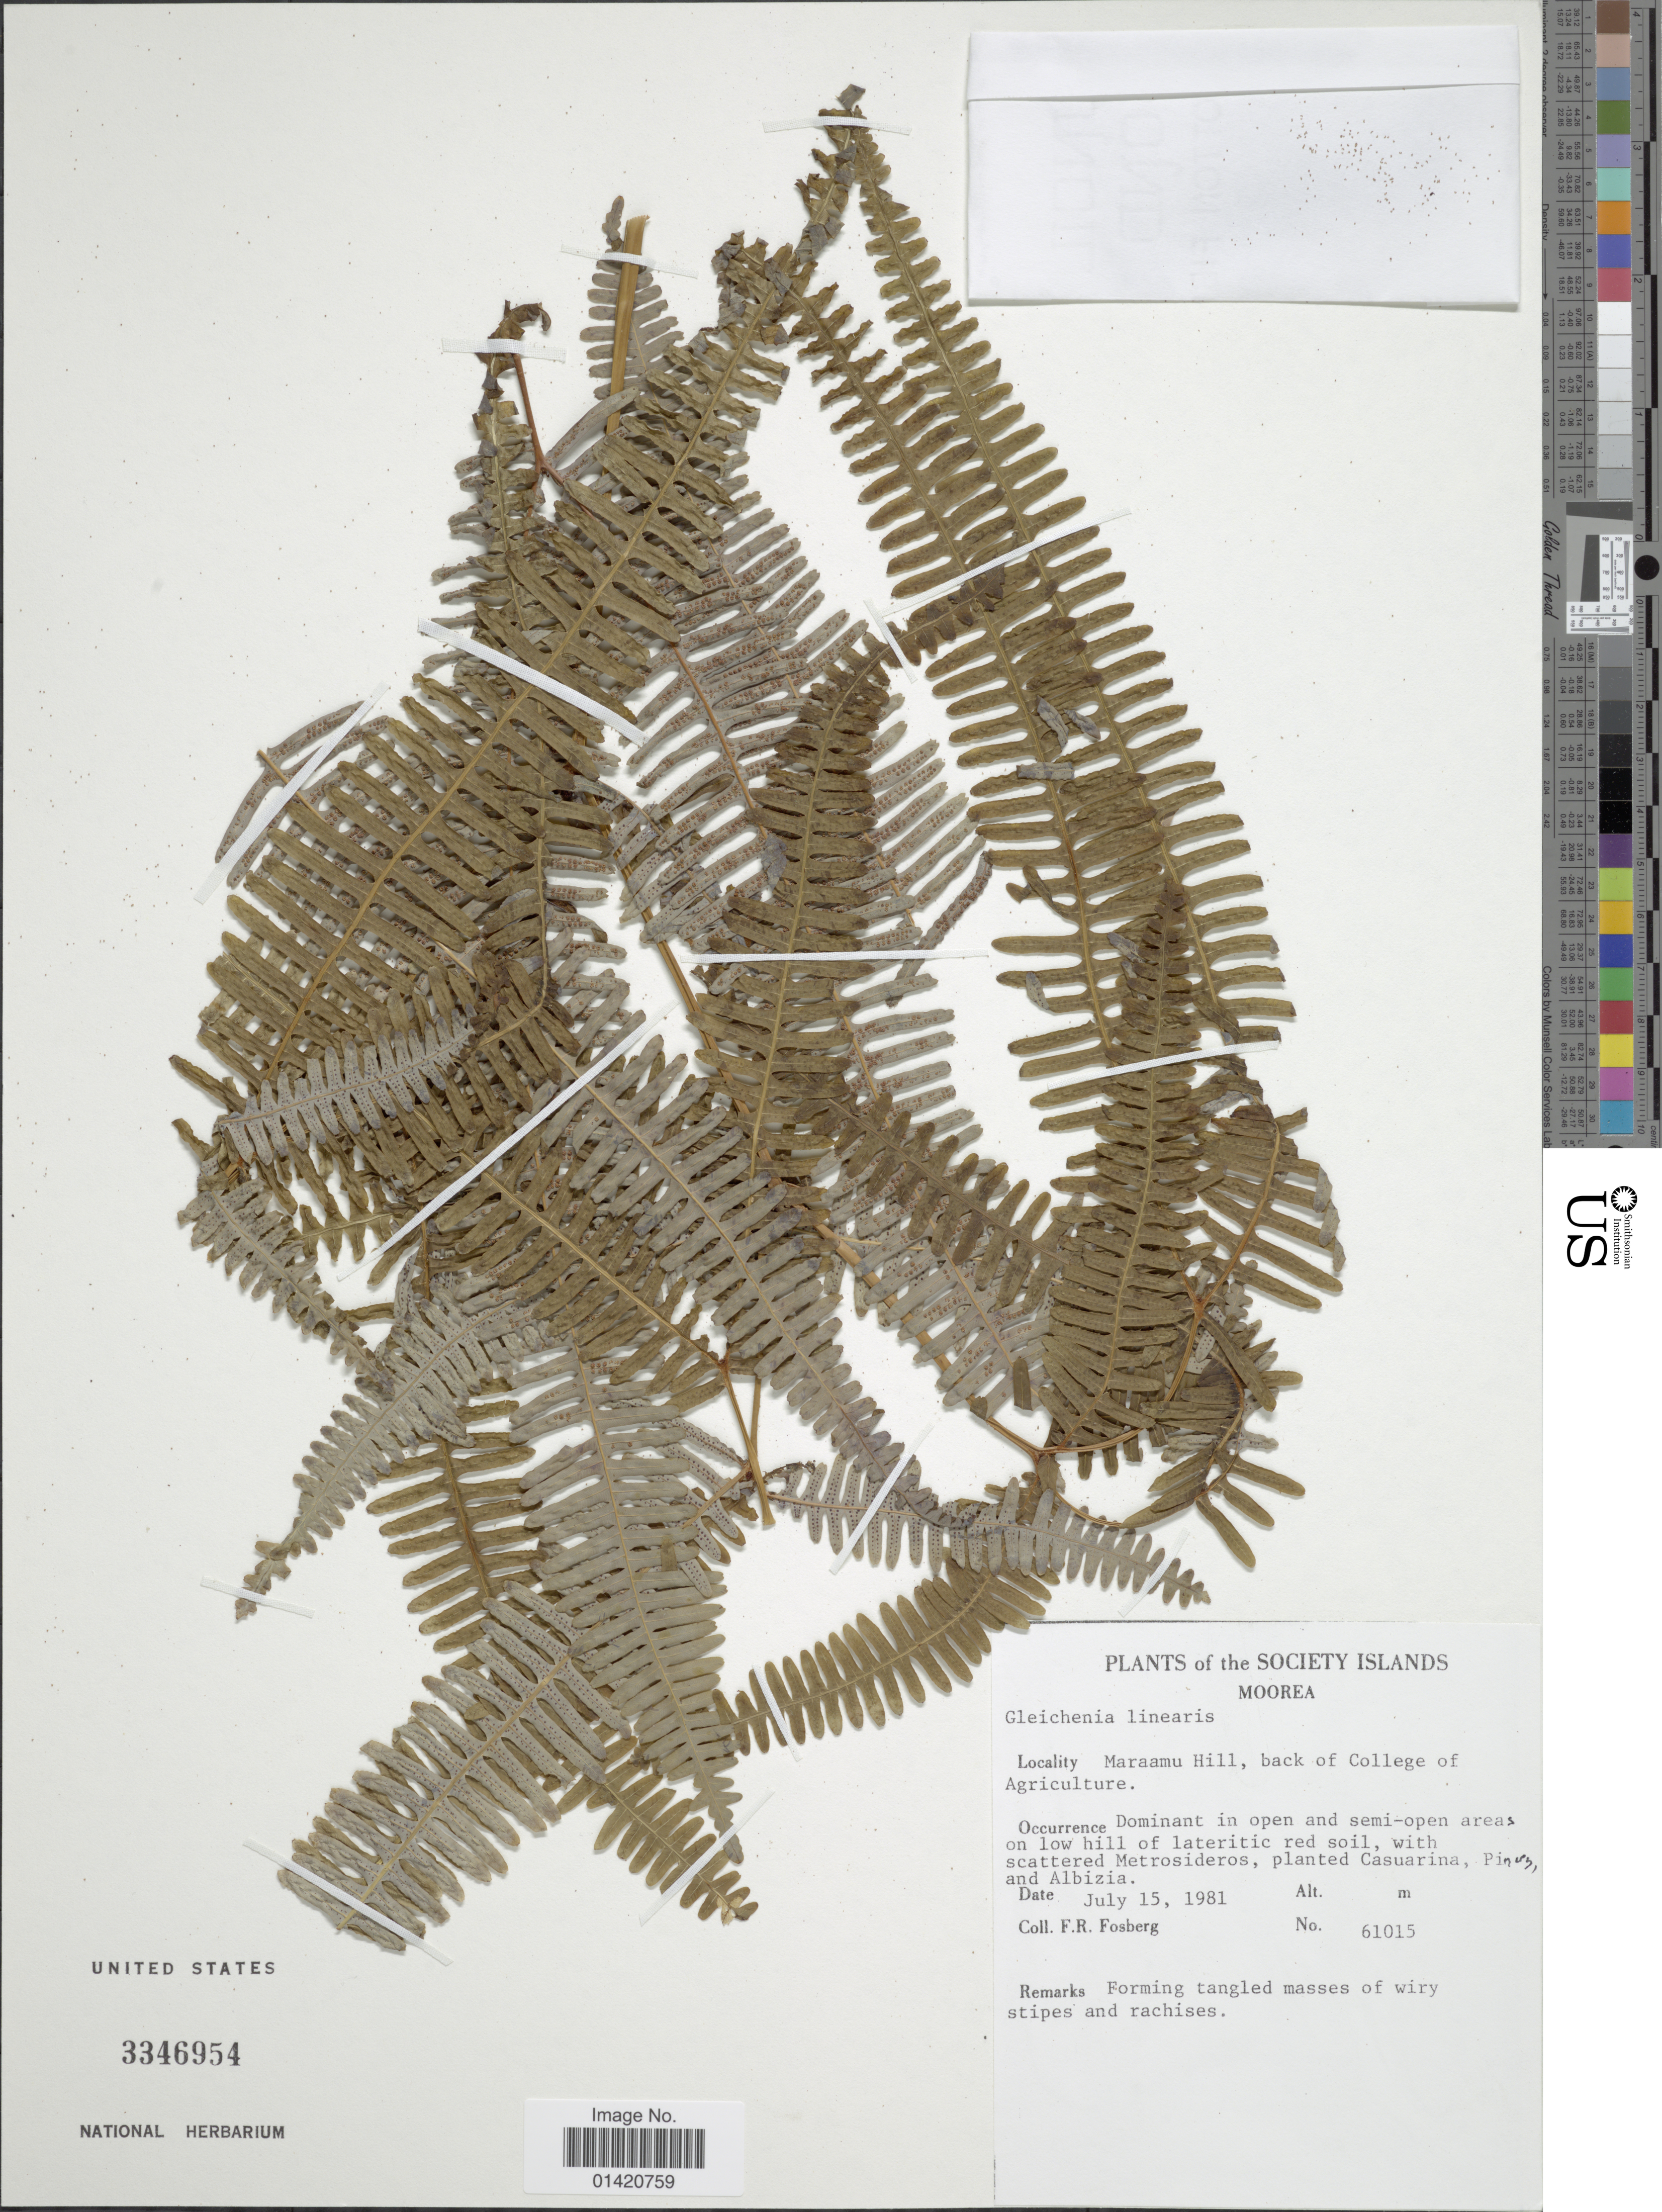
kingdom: Plantae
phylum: Tracheophyta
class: Polypodiopsida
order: Gleicheniales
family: Gleicheniaceae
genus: Dicranopteris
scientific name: Dicranopteris linearis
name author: (Burm. f.) Underw.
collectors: F. R. Fosberg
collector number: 61015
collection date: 1981-07-15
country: French Polynesia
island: Moorea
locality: The Society Island, Moorea, Maraamu Hill, back of College of Agriculture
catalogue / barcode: US 3346954